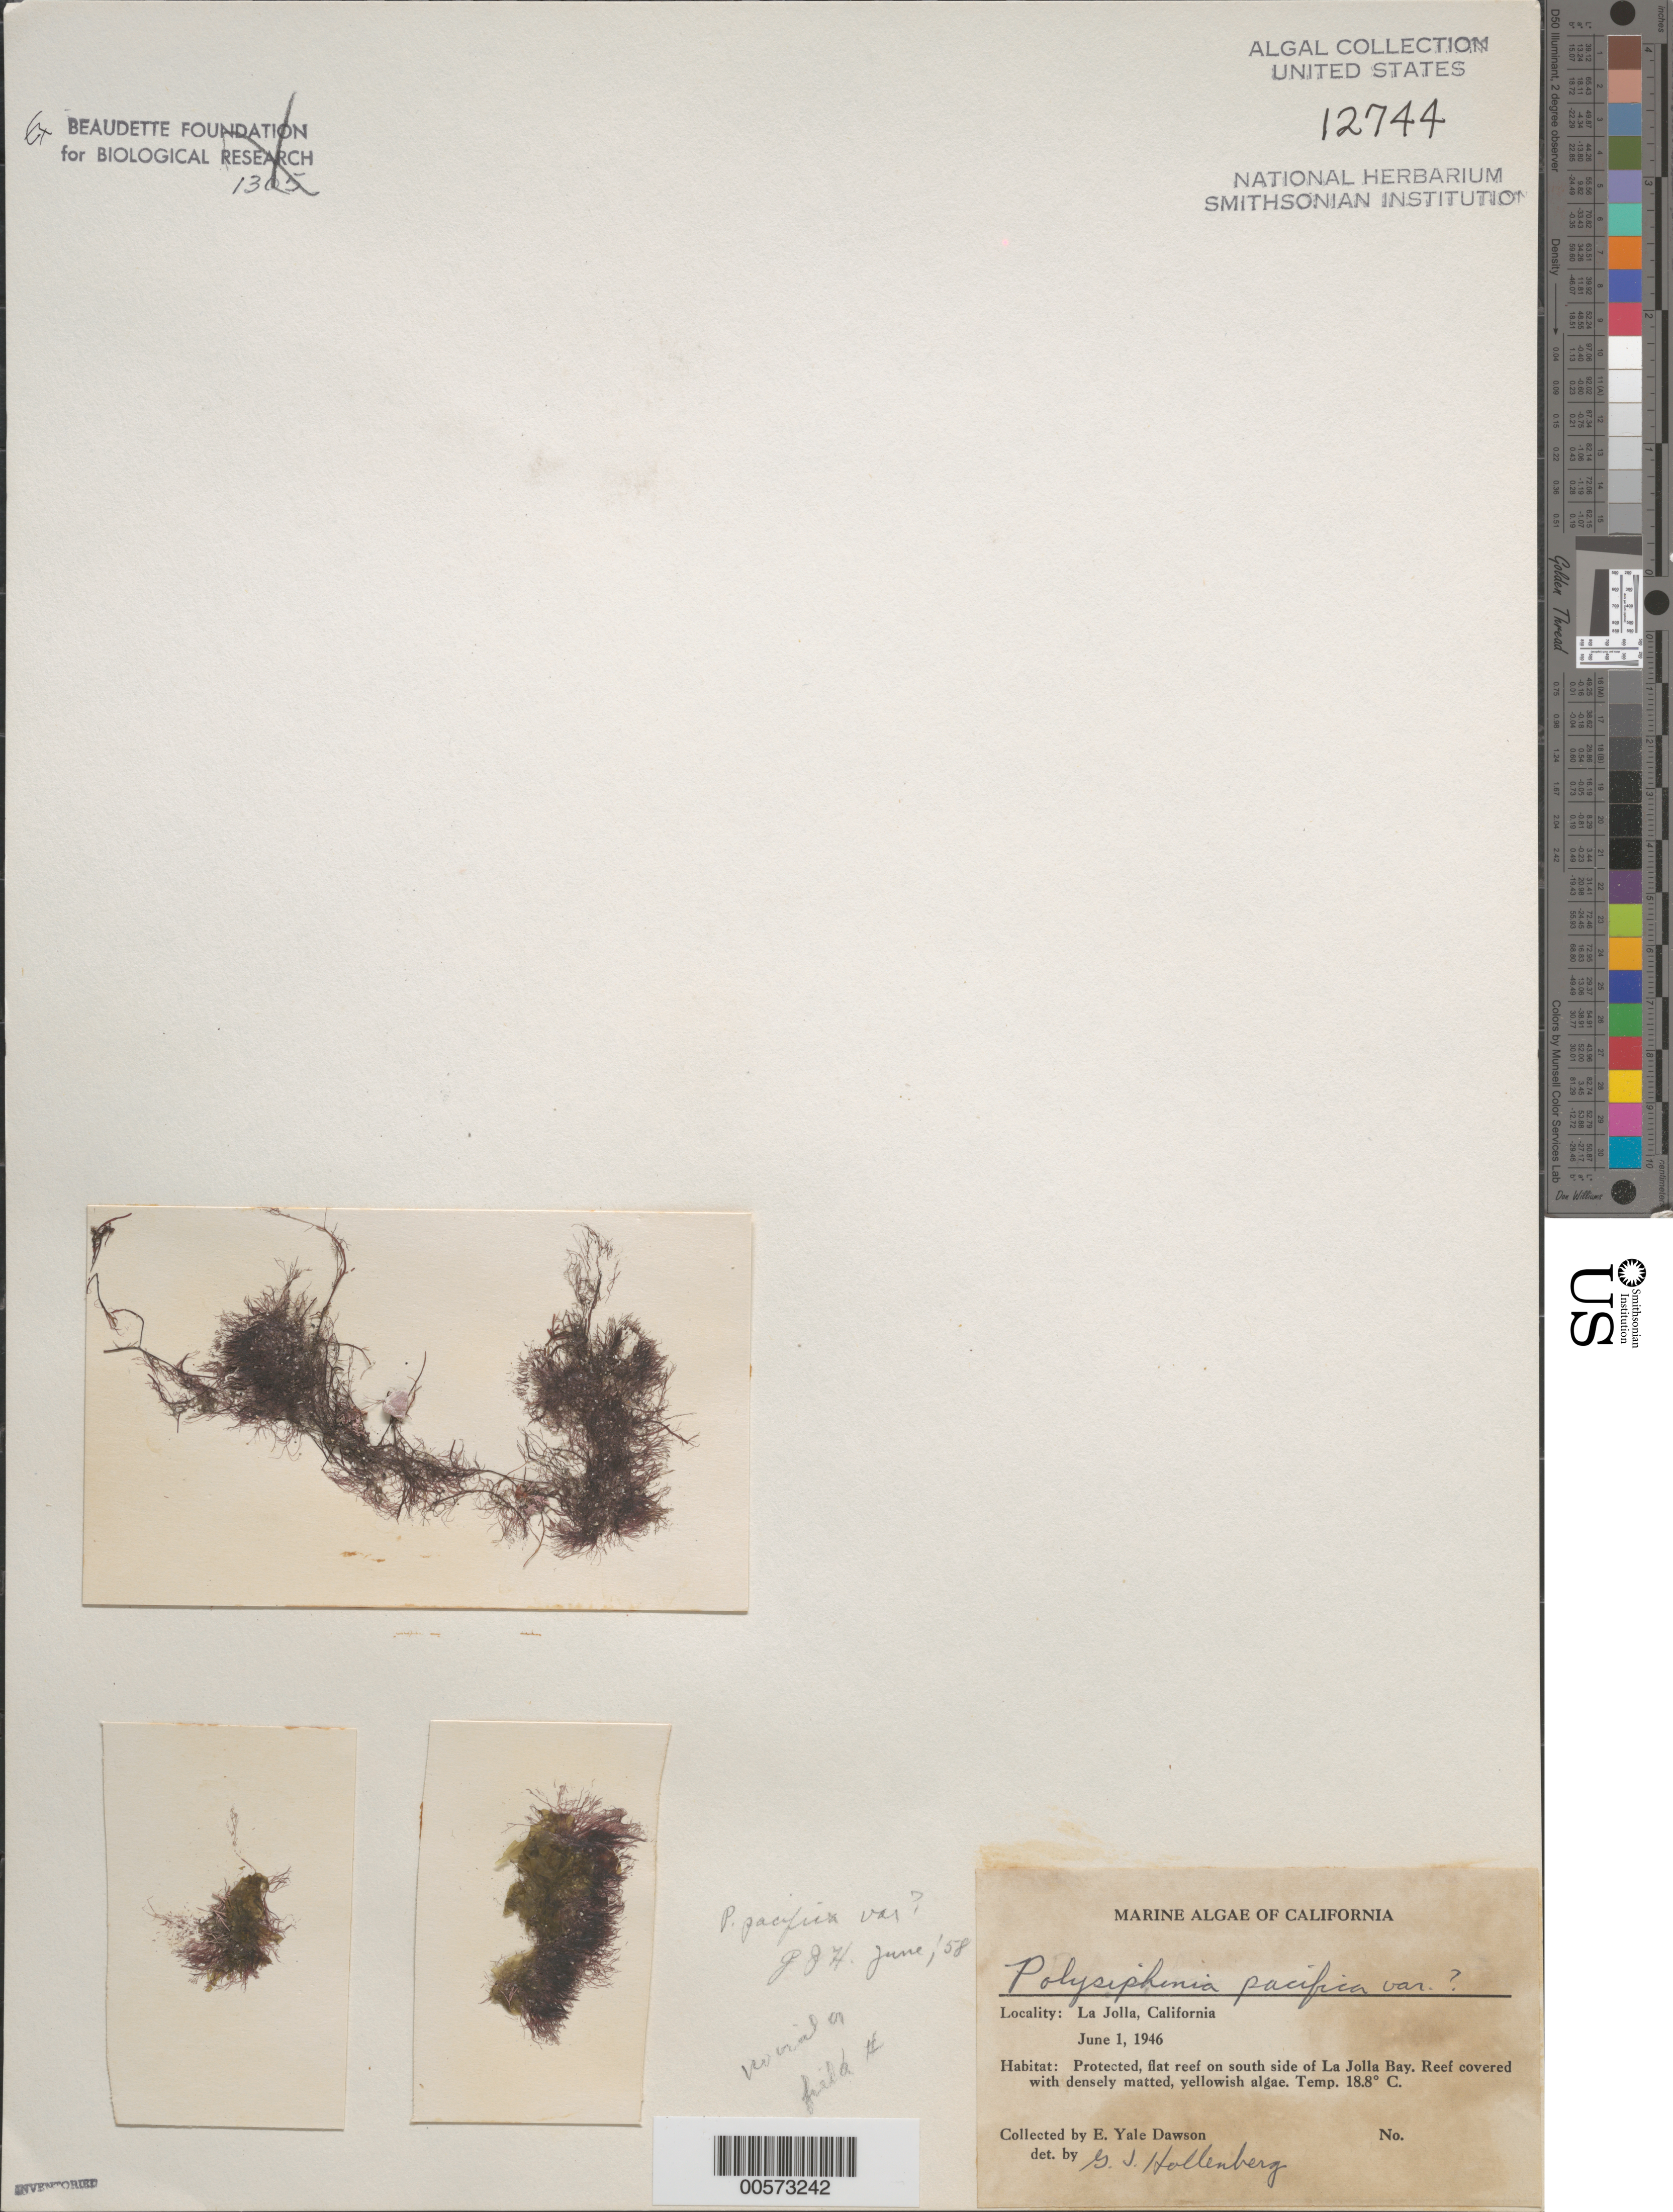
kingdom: Plantae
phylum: Rhodophyta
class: Florideophyceae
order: Ceramiales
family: Rhodomelaceae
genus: Polysiphonia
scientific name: Polysiphonia pacifica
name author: Hollenb.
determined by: Hollenberg, George J.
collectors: E. Y. Dawson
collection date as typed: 01 Jun 1946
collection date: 1946-06-01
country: United States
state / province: California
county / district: San Diego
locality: La Jolla, south La Jolla Bay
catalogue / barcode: US 12744